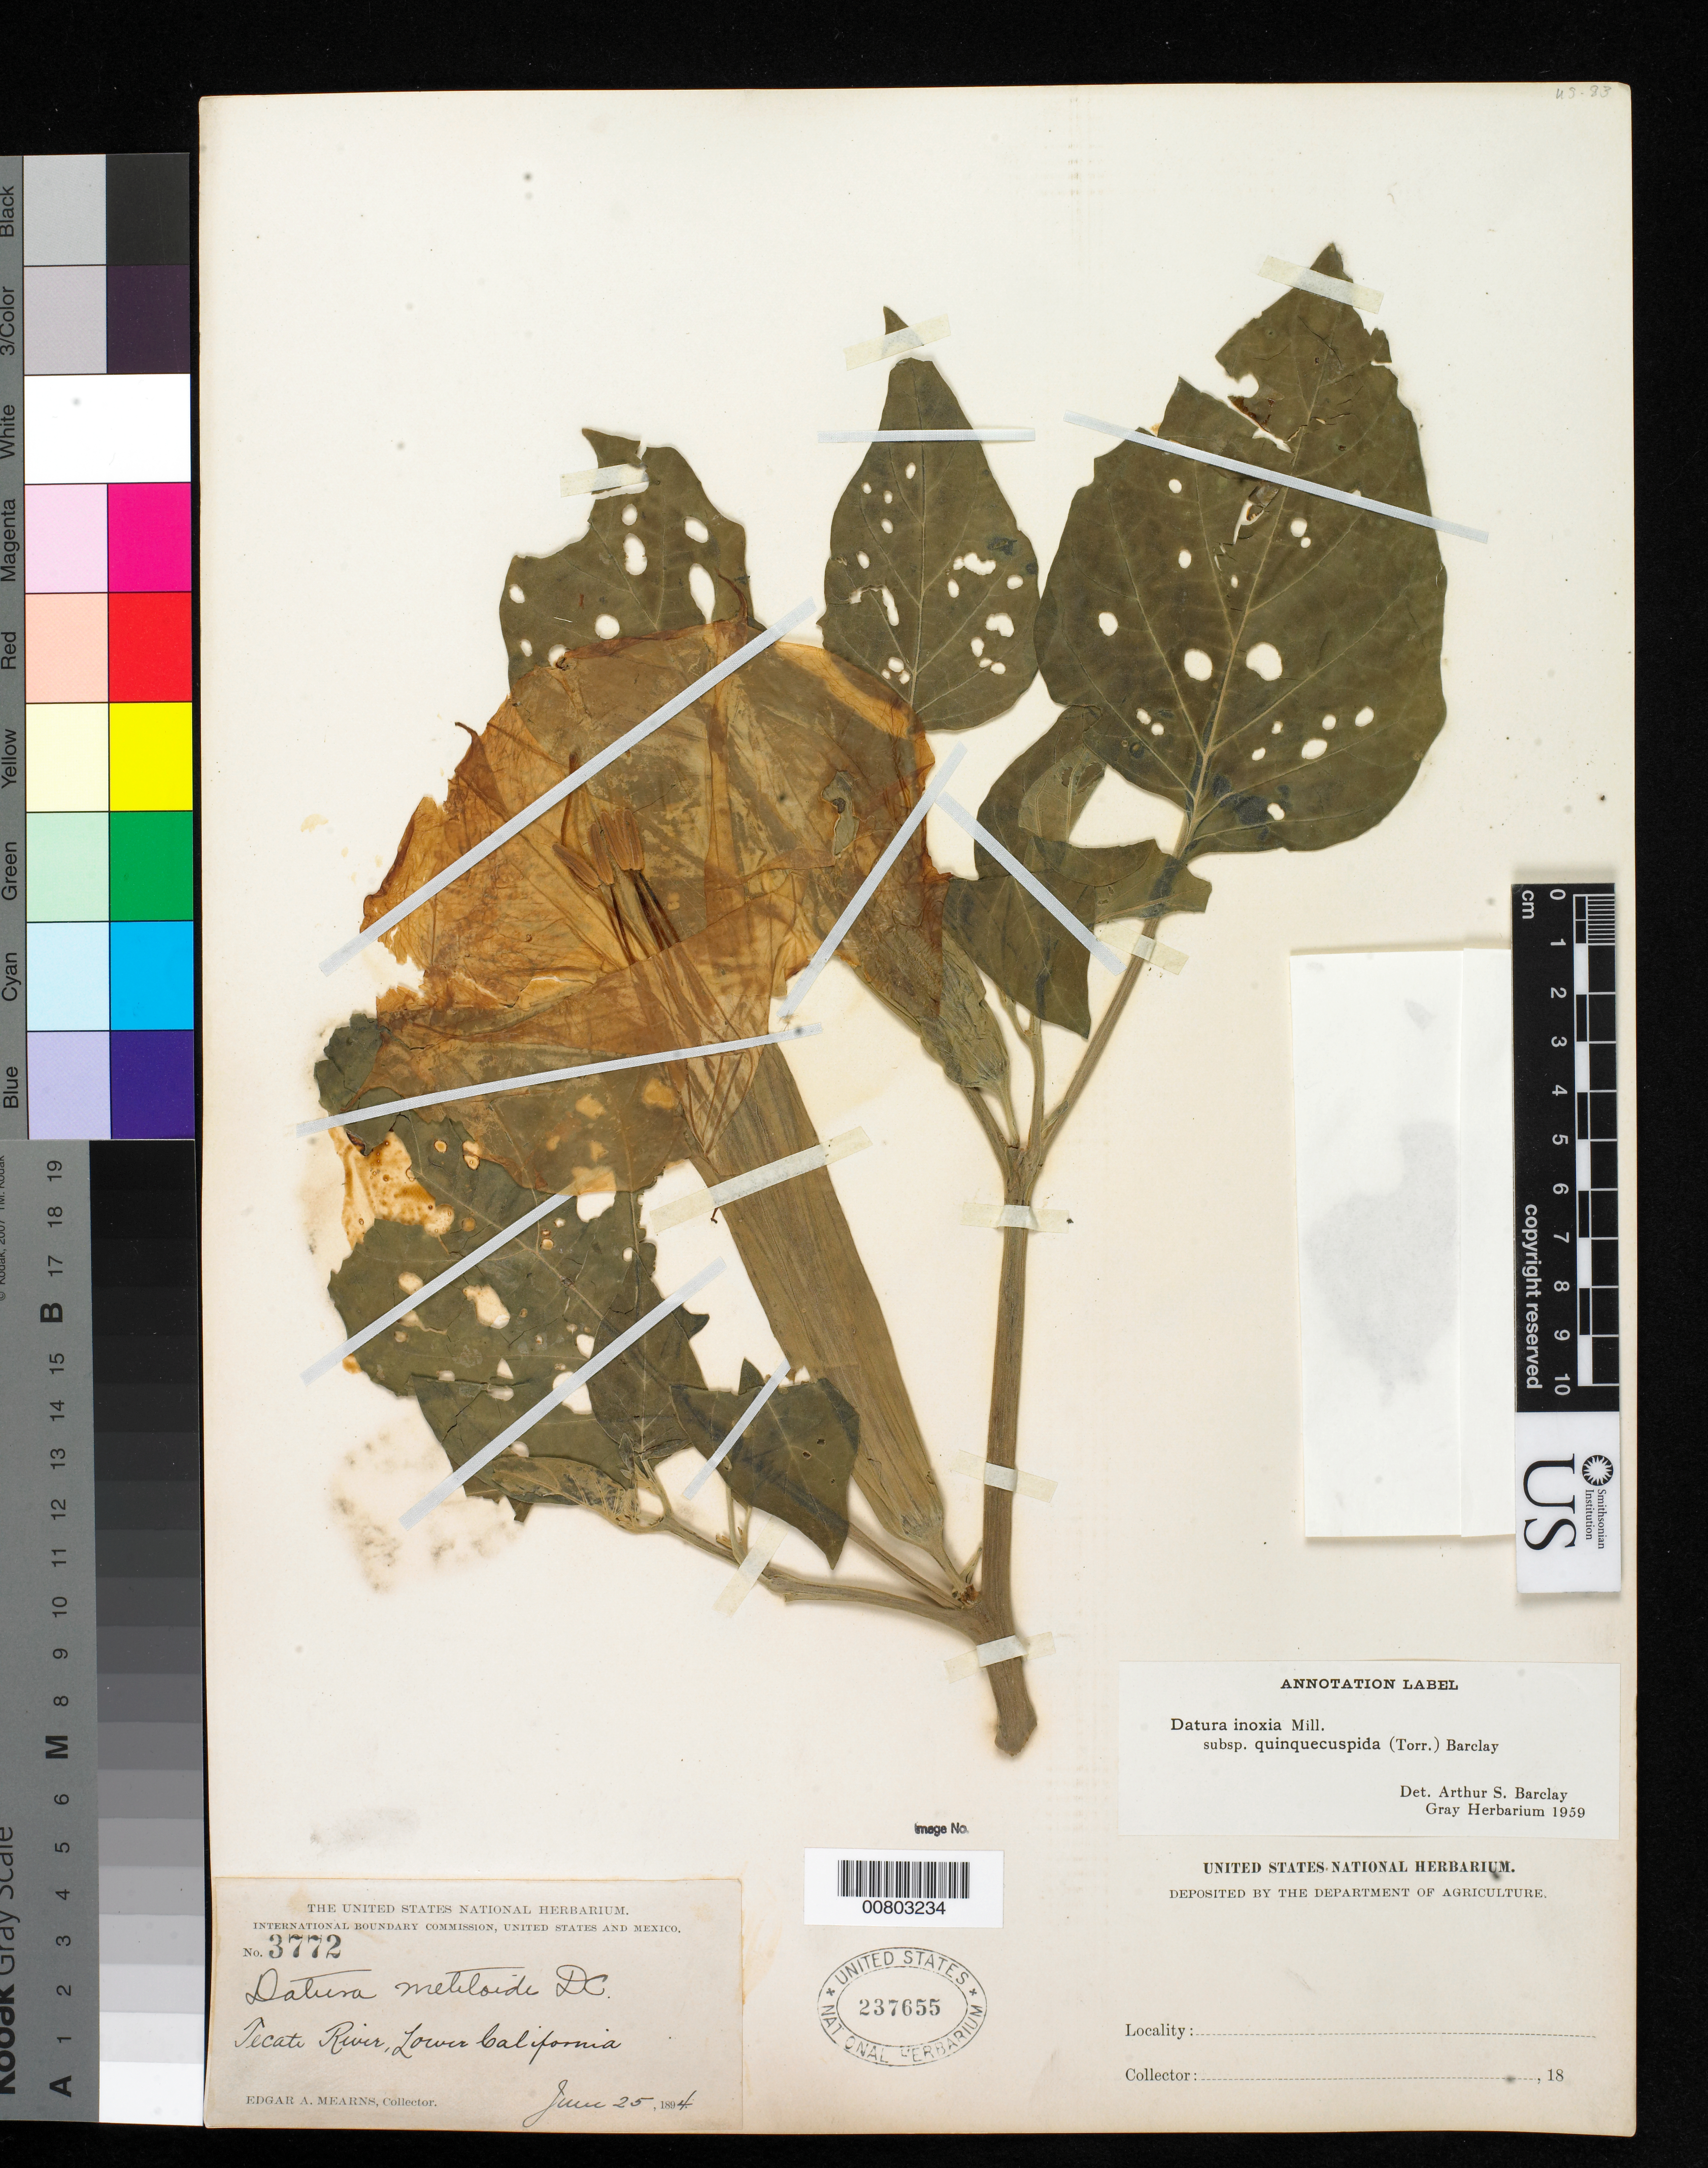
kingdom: Plantae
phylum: Tracheophyta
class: Magnoliopsida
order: Solanales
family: Solanaceae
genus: Datura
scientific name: Datura innoxia subsp. quinquecuspidata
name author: (Torr.) A.S. Barclay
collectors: E. A. Mearns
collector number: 3772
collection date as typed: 25 Jun 1894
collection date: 1894-06-25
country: Mexico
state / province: Baja California Norte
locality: Tecate River, Baja California.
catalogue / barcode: US 237655